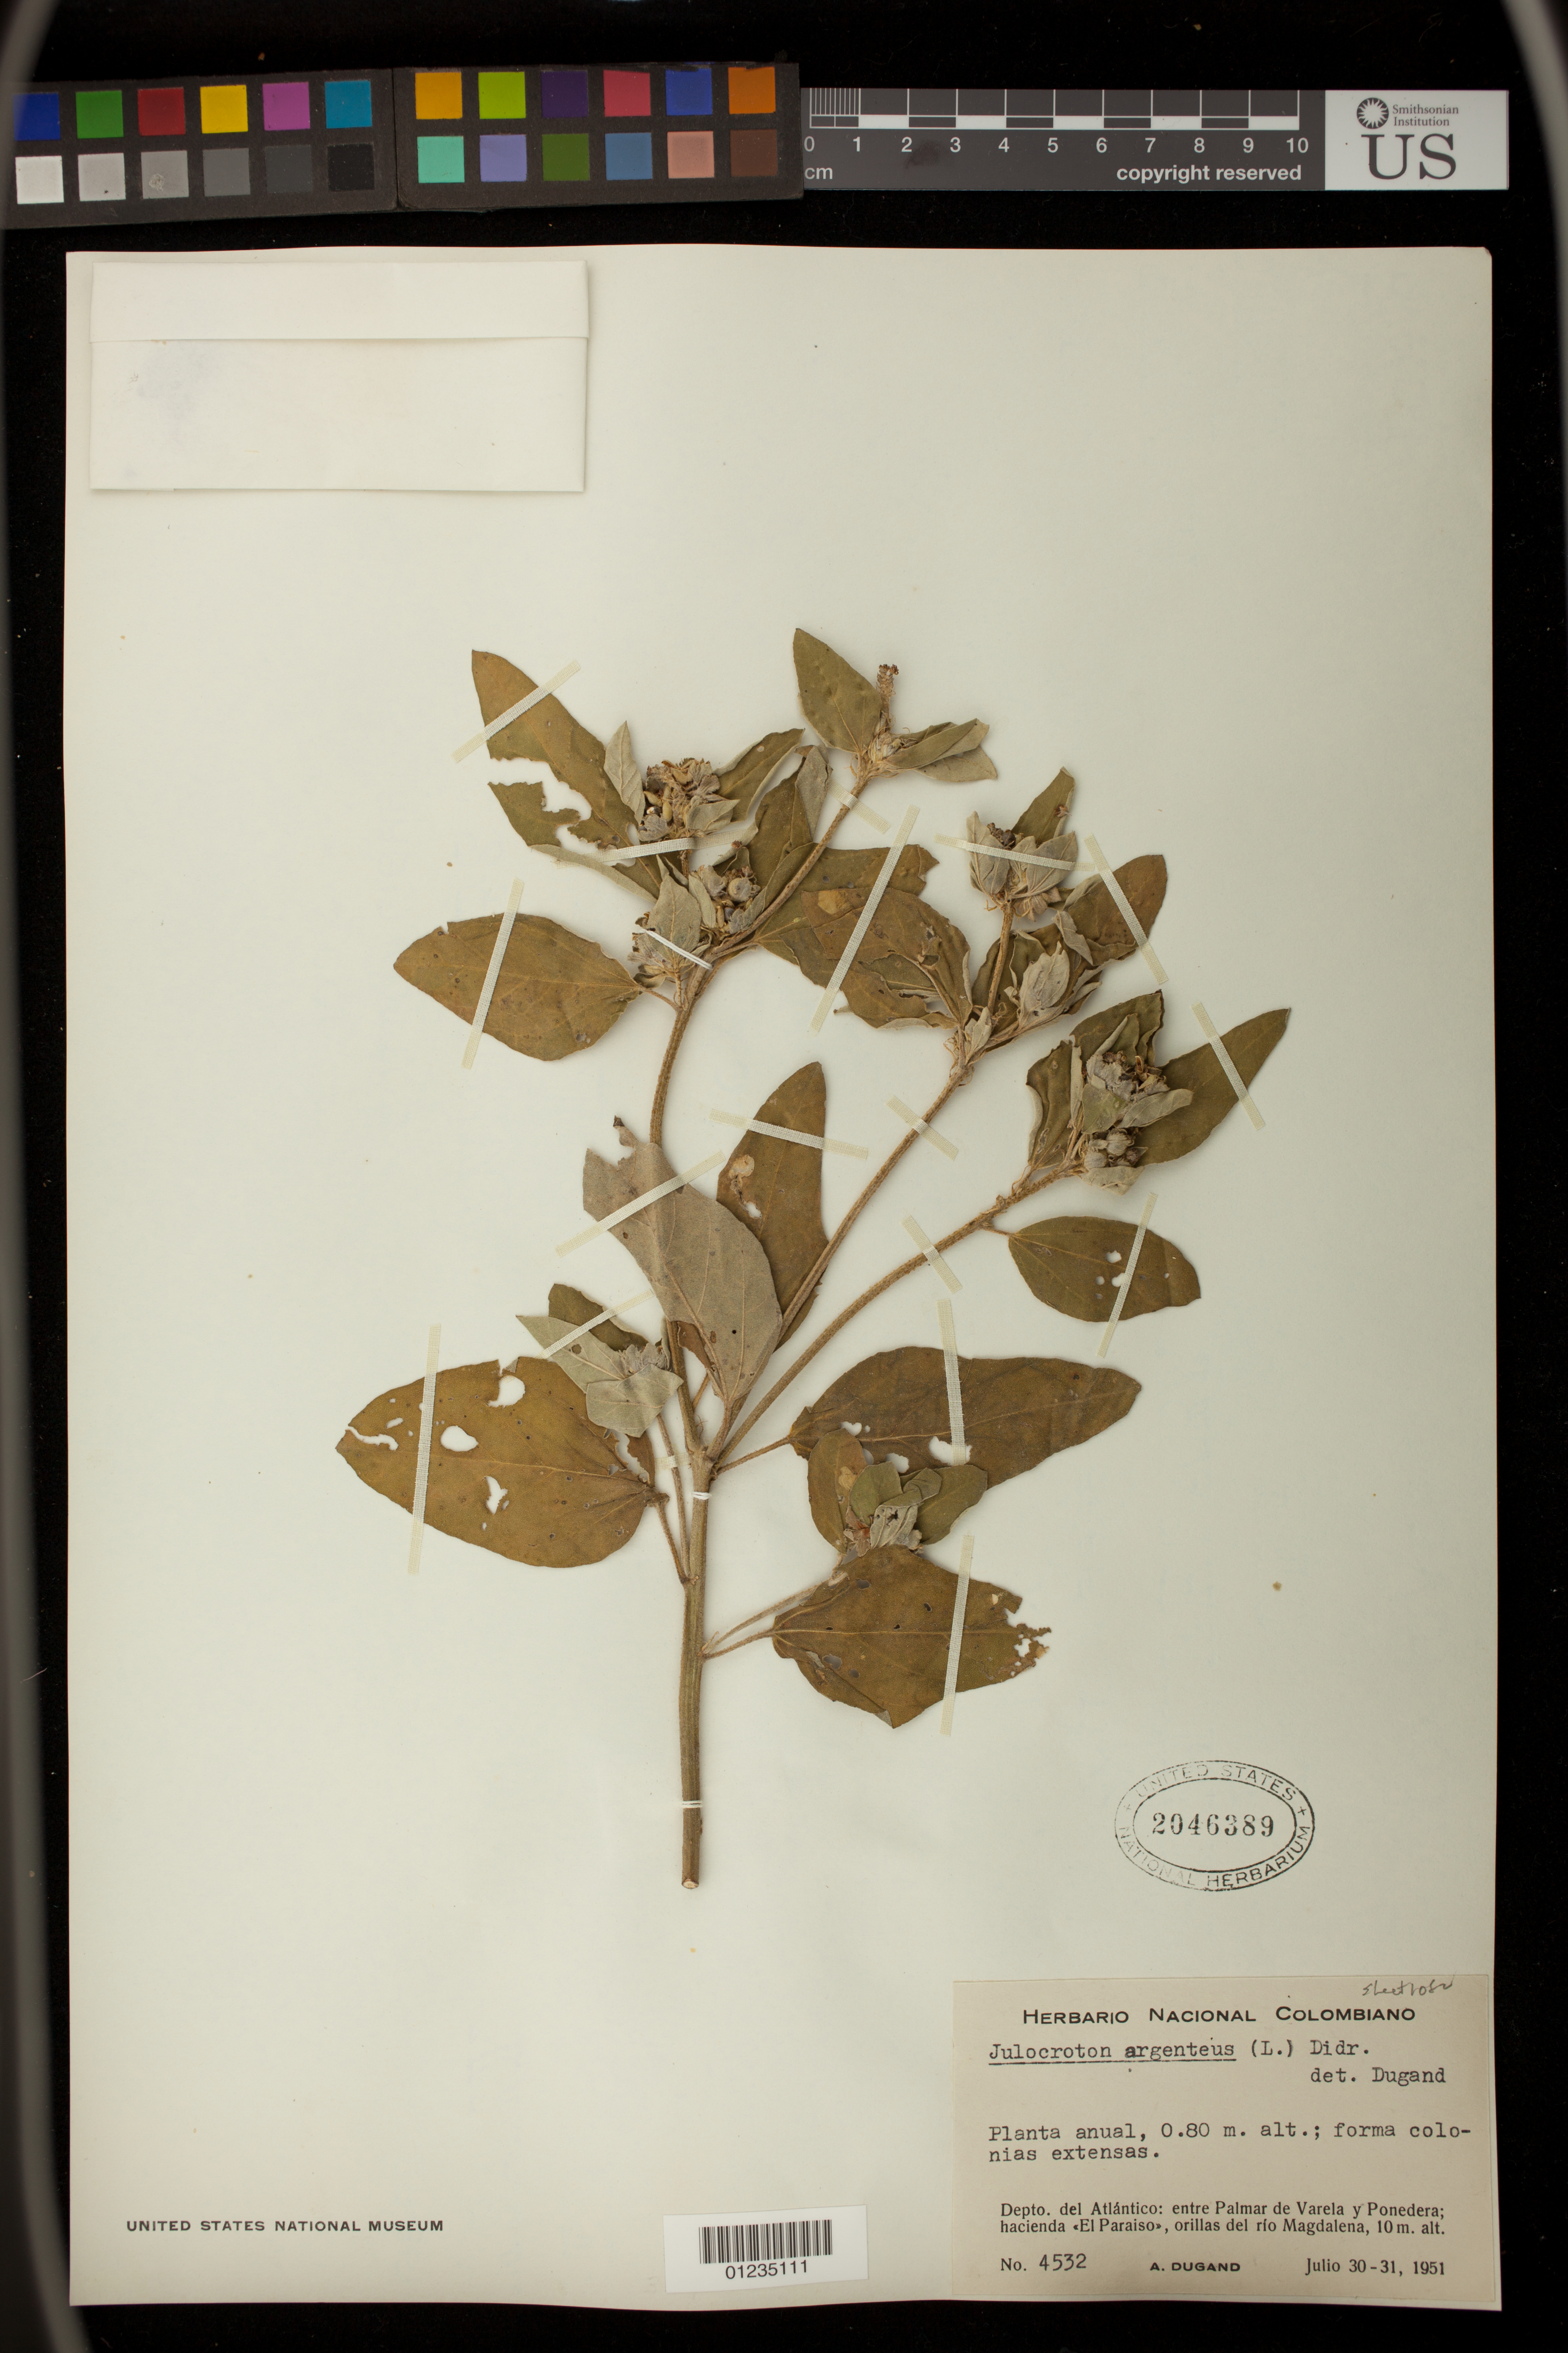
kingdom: Plantae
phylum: Tracheophyta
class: Magnoliopsida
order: Malpighiales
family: Euphorbiaceae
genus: Julocroton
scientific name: Julocroton argenteus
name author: (L.) Didr.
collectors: A. Dugand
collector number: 4532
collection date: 1951-07-30/1951-07-31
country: Colombia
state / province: Atlántico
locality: entre Palmar de Varela y Ponedera; hacienda "El Pa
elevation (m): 10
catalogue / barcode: US 2046389